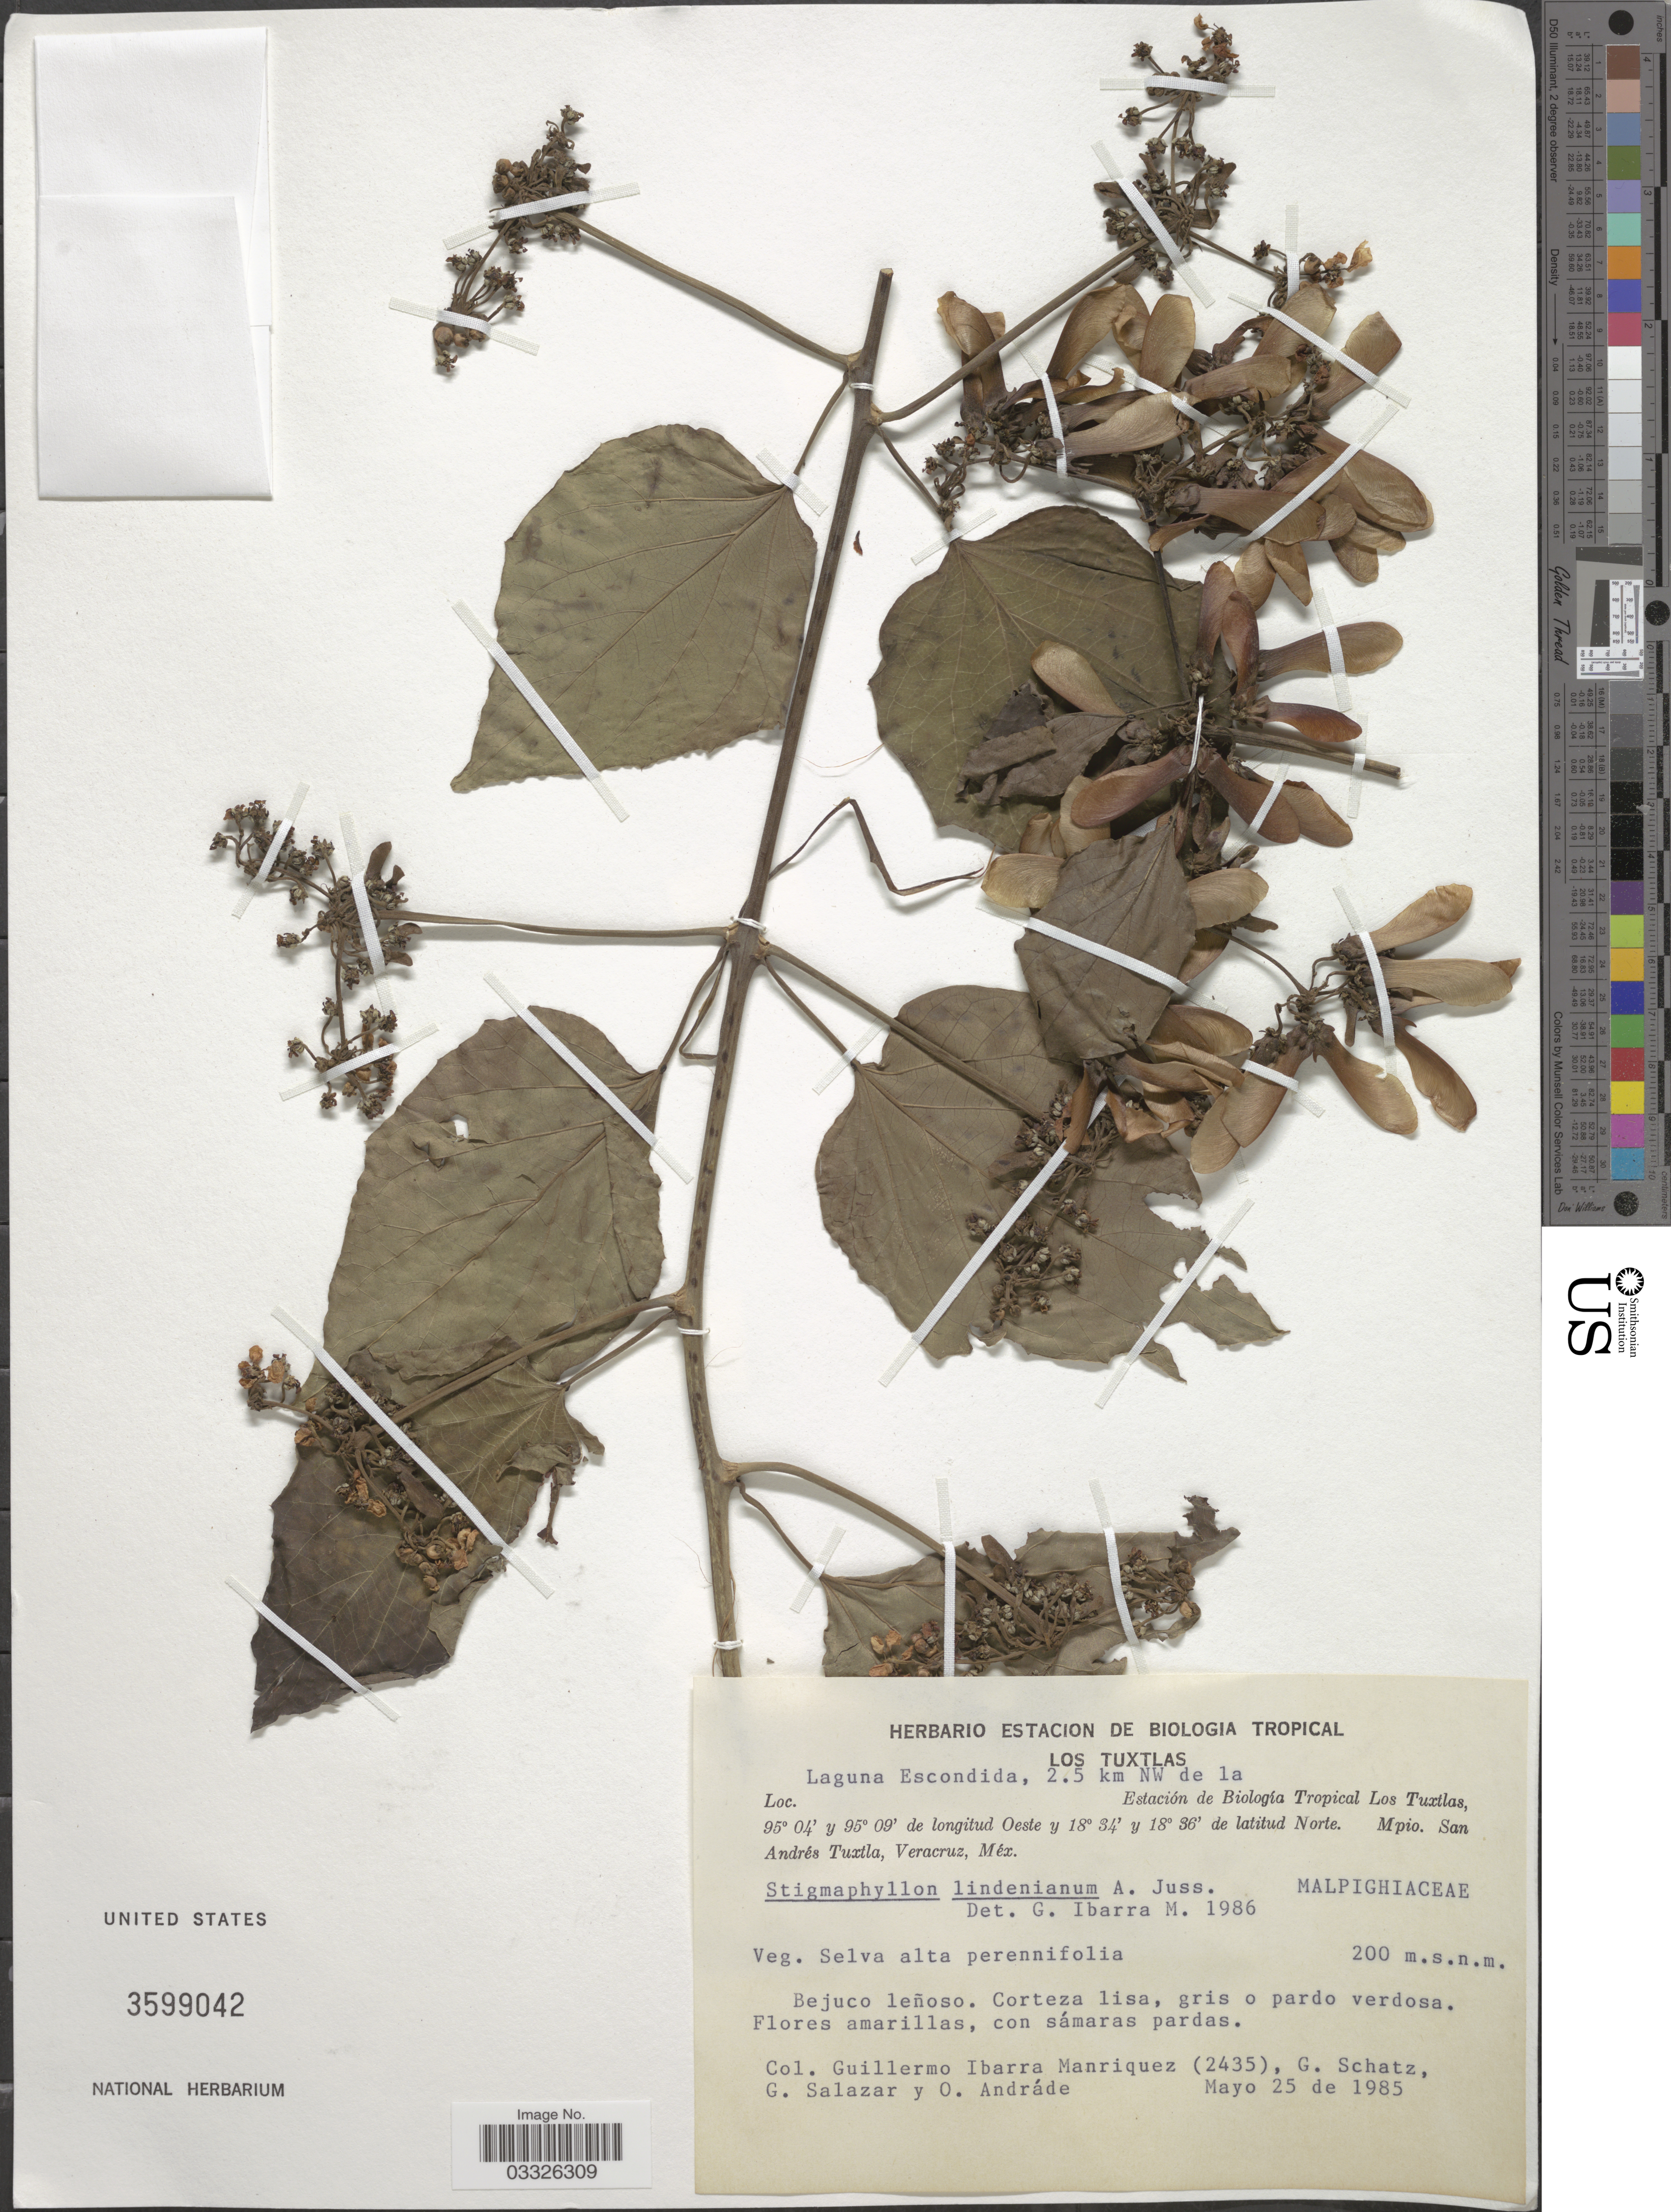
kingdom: Plantae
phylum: Tracheophyta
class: Magnoliopsida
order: Malpighiales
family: Malpighiaceae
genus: Stigmaphyllon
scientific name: Stigmaphyllon lindenianum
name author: A. Juss.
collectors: G. Ibarra M., G. C. Schatz, G. A. Salazar & O. Andráde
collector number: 2435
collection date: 1985-05-25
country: Mexico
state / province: Veracruz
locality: Laguna Escondida, 2.5 km NW de la Estación de Biología Tropical Los Tuxtlas. Mpio. San Andrés Tuxtla, Veracruz.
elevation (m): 200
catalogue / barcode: US 3599042